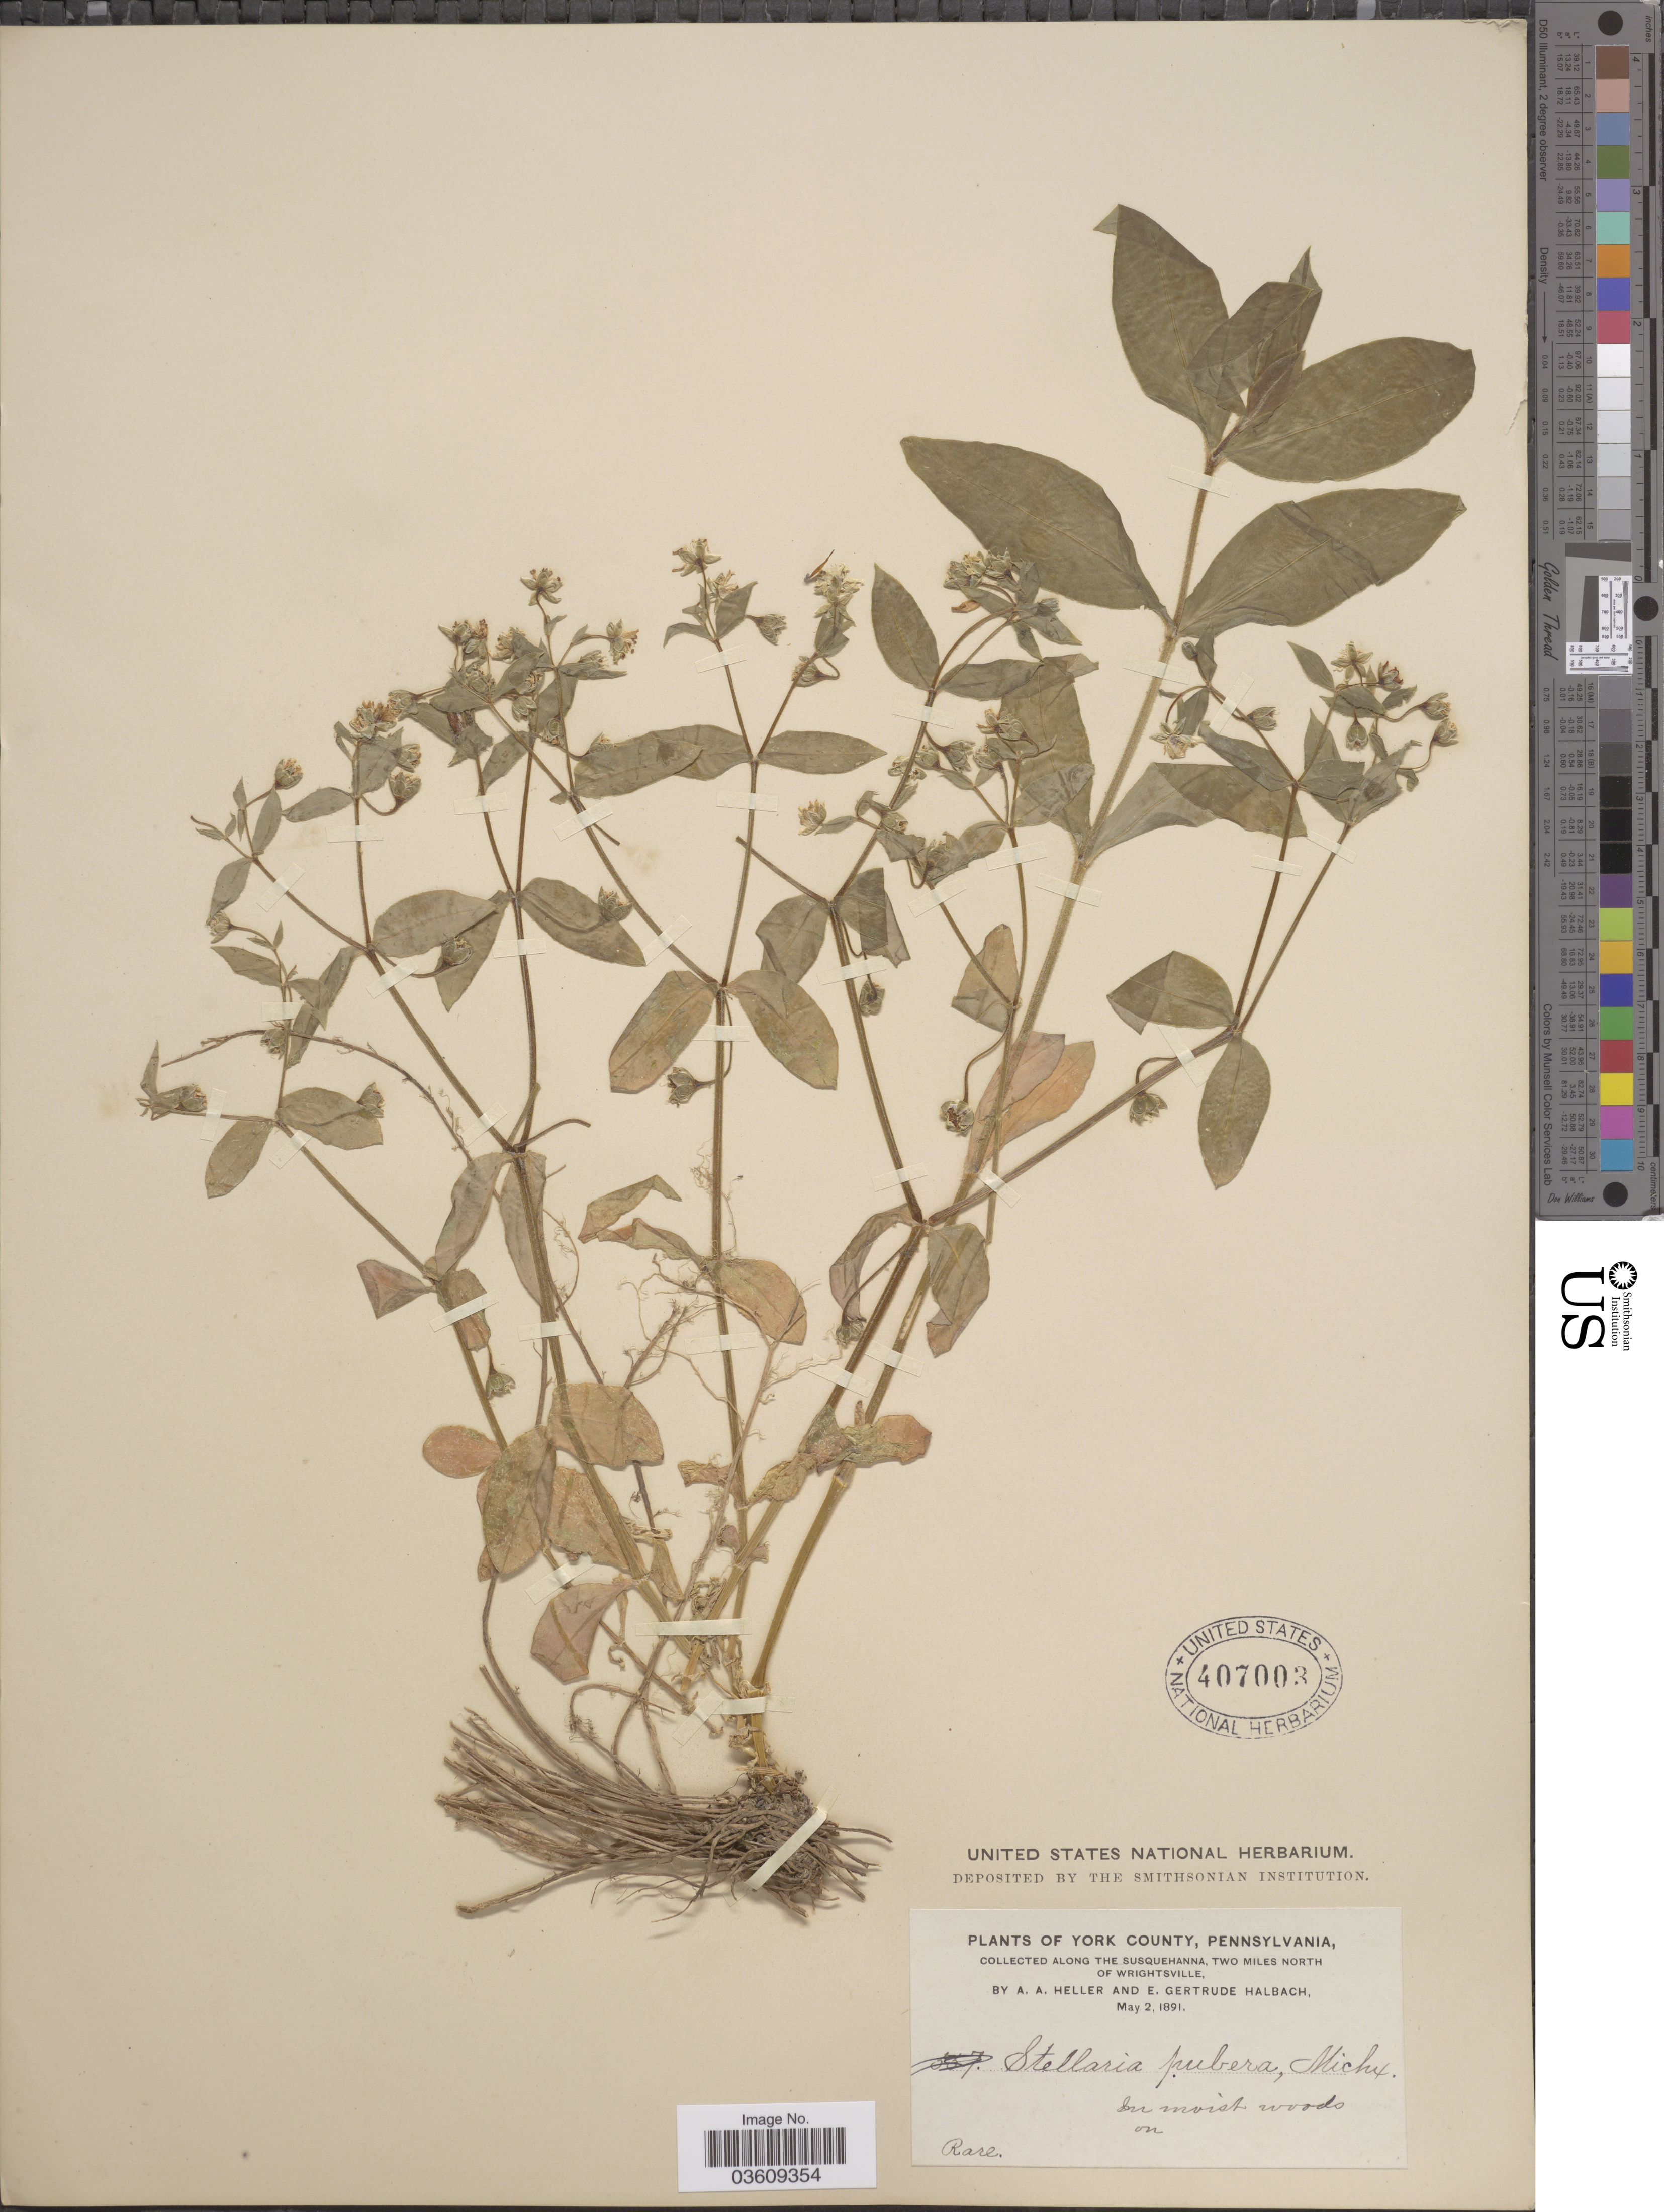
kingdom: Plantae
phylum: Tracheophyta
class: Magnoliopsida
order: Caryophyllales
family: Caryophyllaceae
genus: Stellaria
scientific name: Stellaria pubera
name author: Michx.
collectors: A. A. Heller & E. G. Halbach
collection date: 1891-05-02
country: United States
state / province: Pennsylvania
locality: York County. Along the Susquehanna, two miles north of Wrightsville.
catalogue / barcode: US 407003